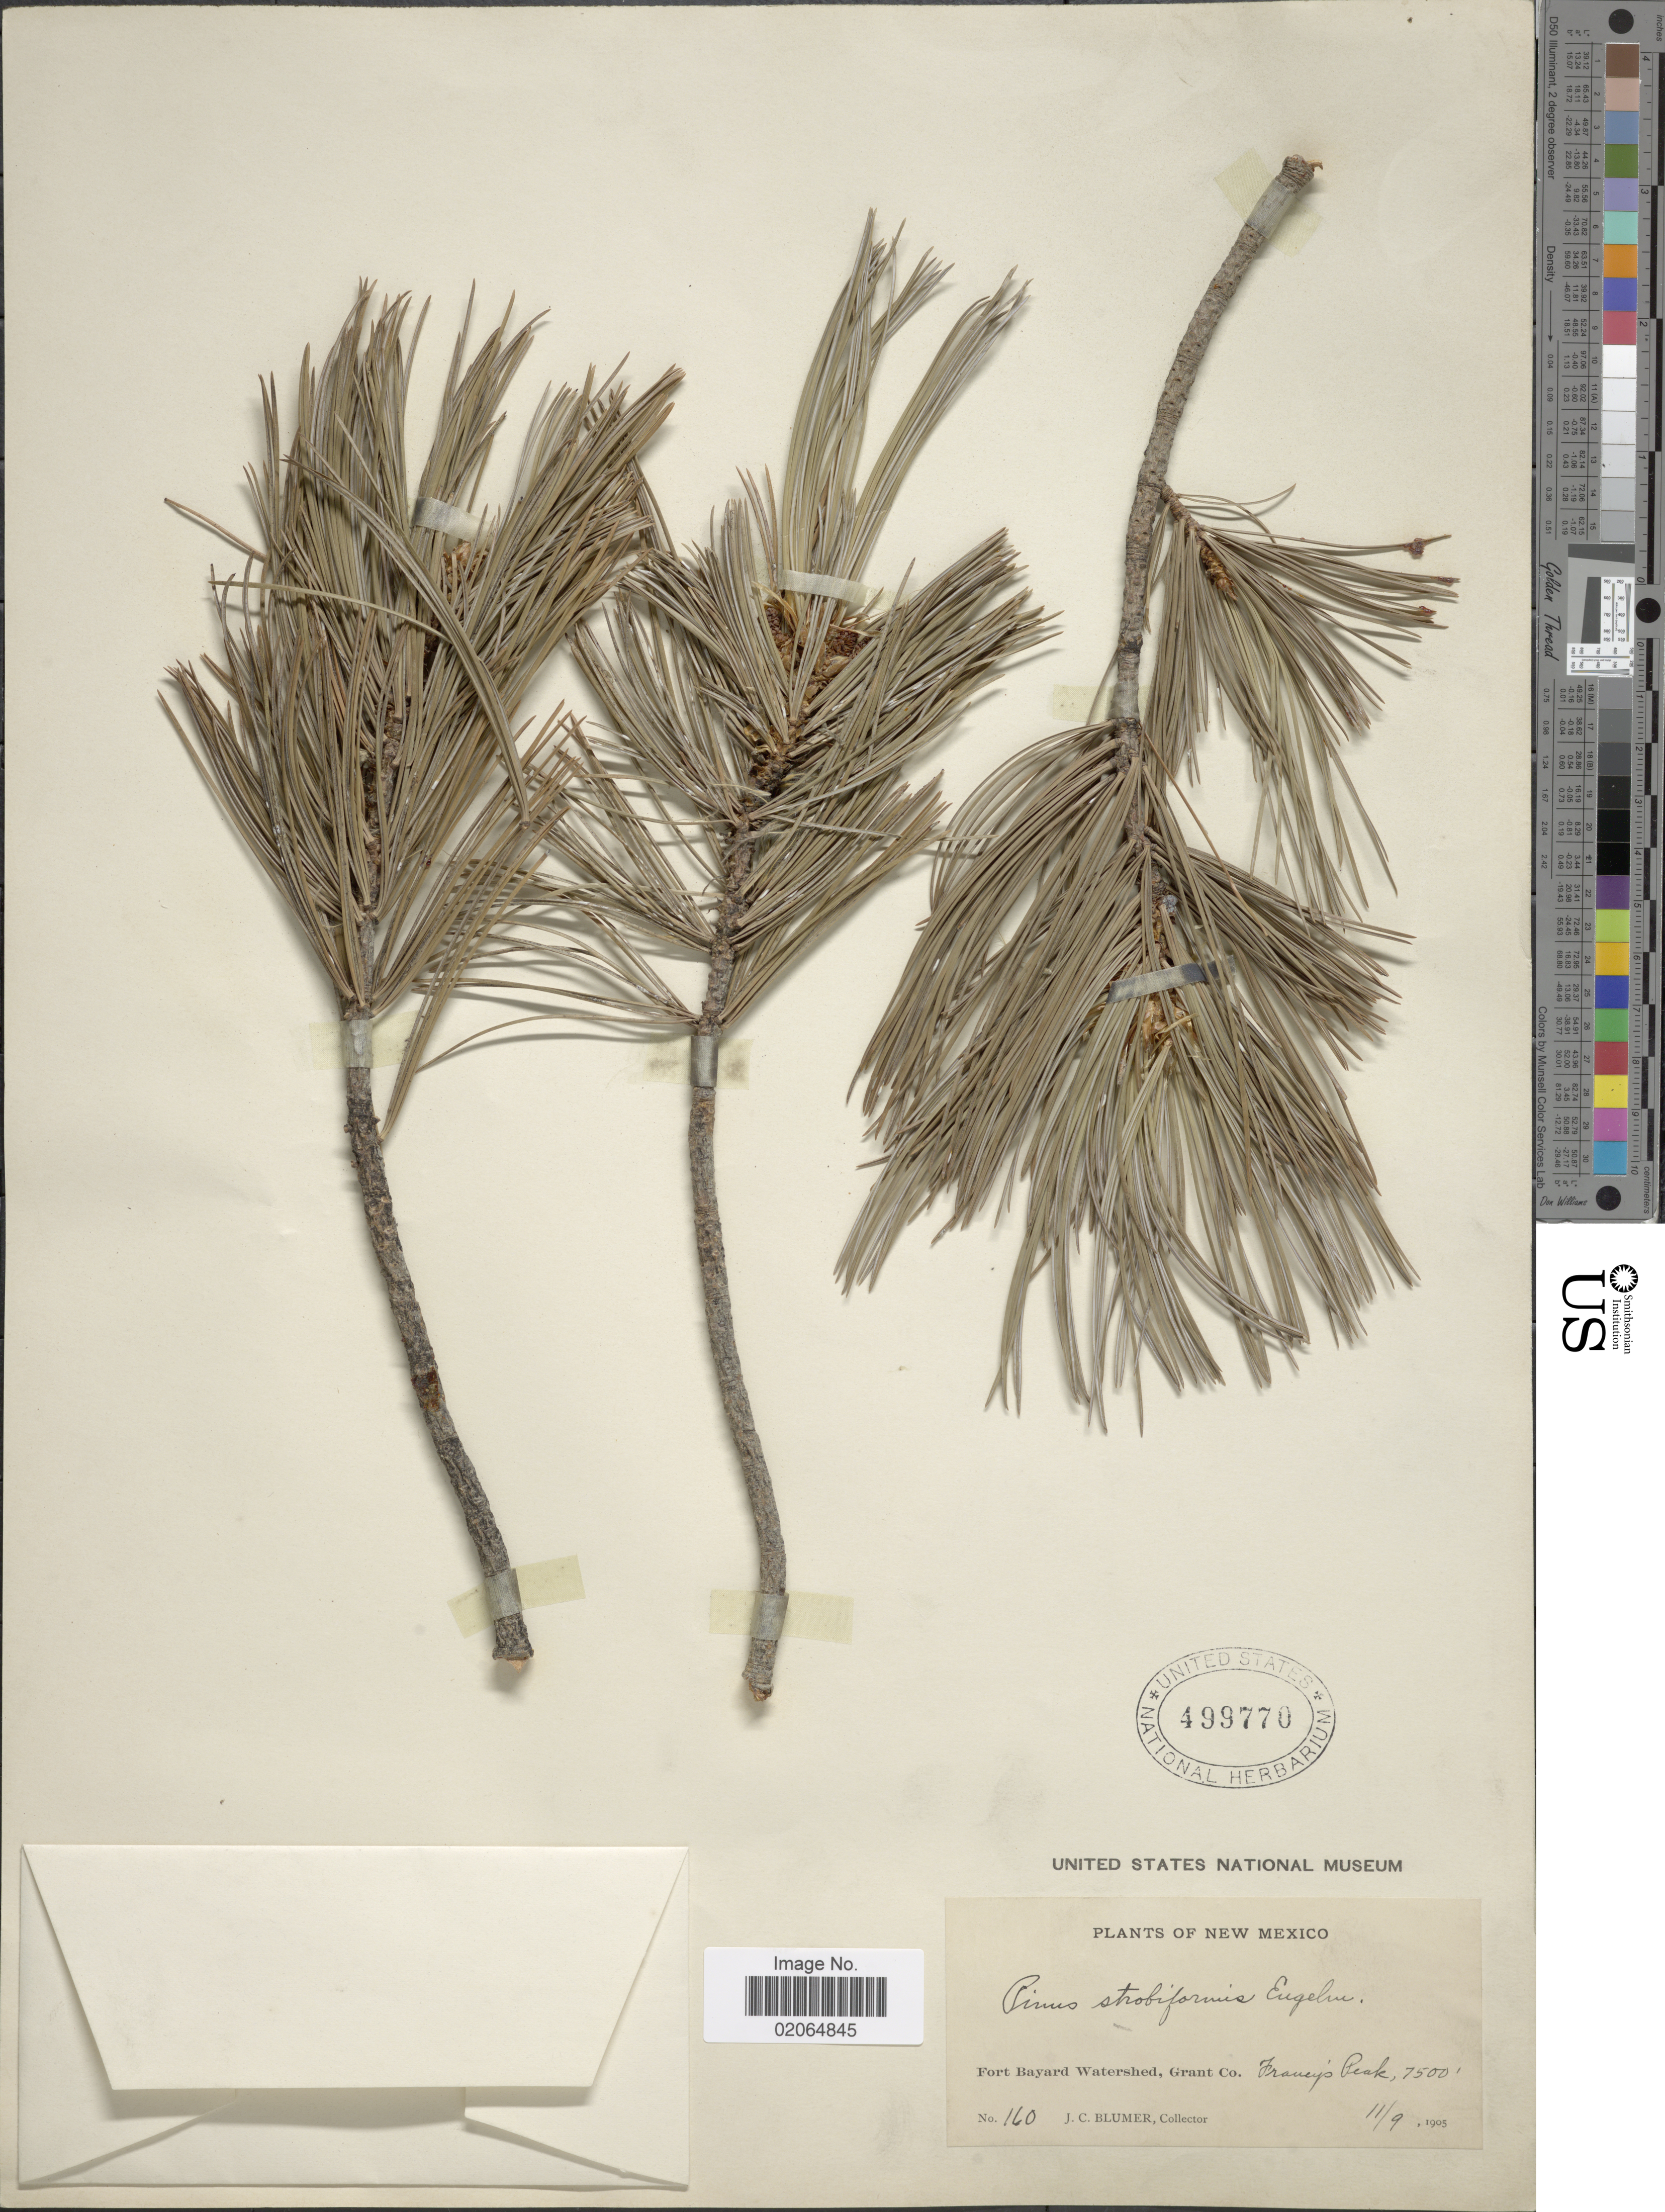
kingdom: Plantae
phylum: Tracheophyta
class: Pinopsida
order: Pinales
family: Pinaceae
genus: Pinus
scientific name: Pinus strobiformis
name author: Engelm.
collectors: J. C. Blumer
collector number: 160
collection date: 1905-09-11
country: United States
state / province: New Mexico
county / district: Grant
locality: Franey's Peak, Fort Bayard Watershed, Grant Co.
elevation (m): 2286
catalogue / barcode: US 499770